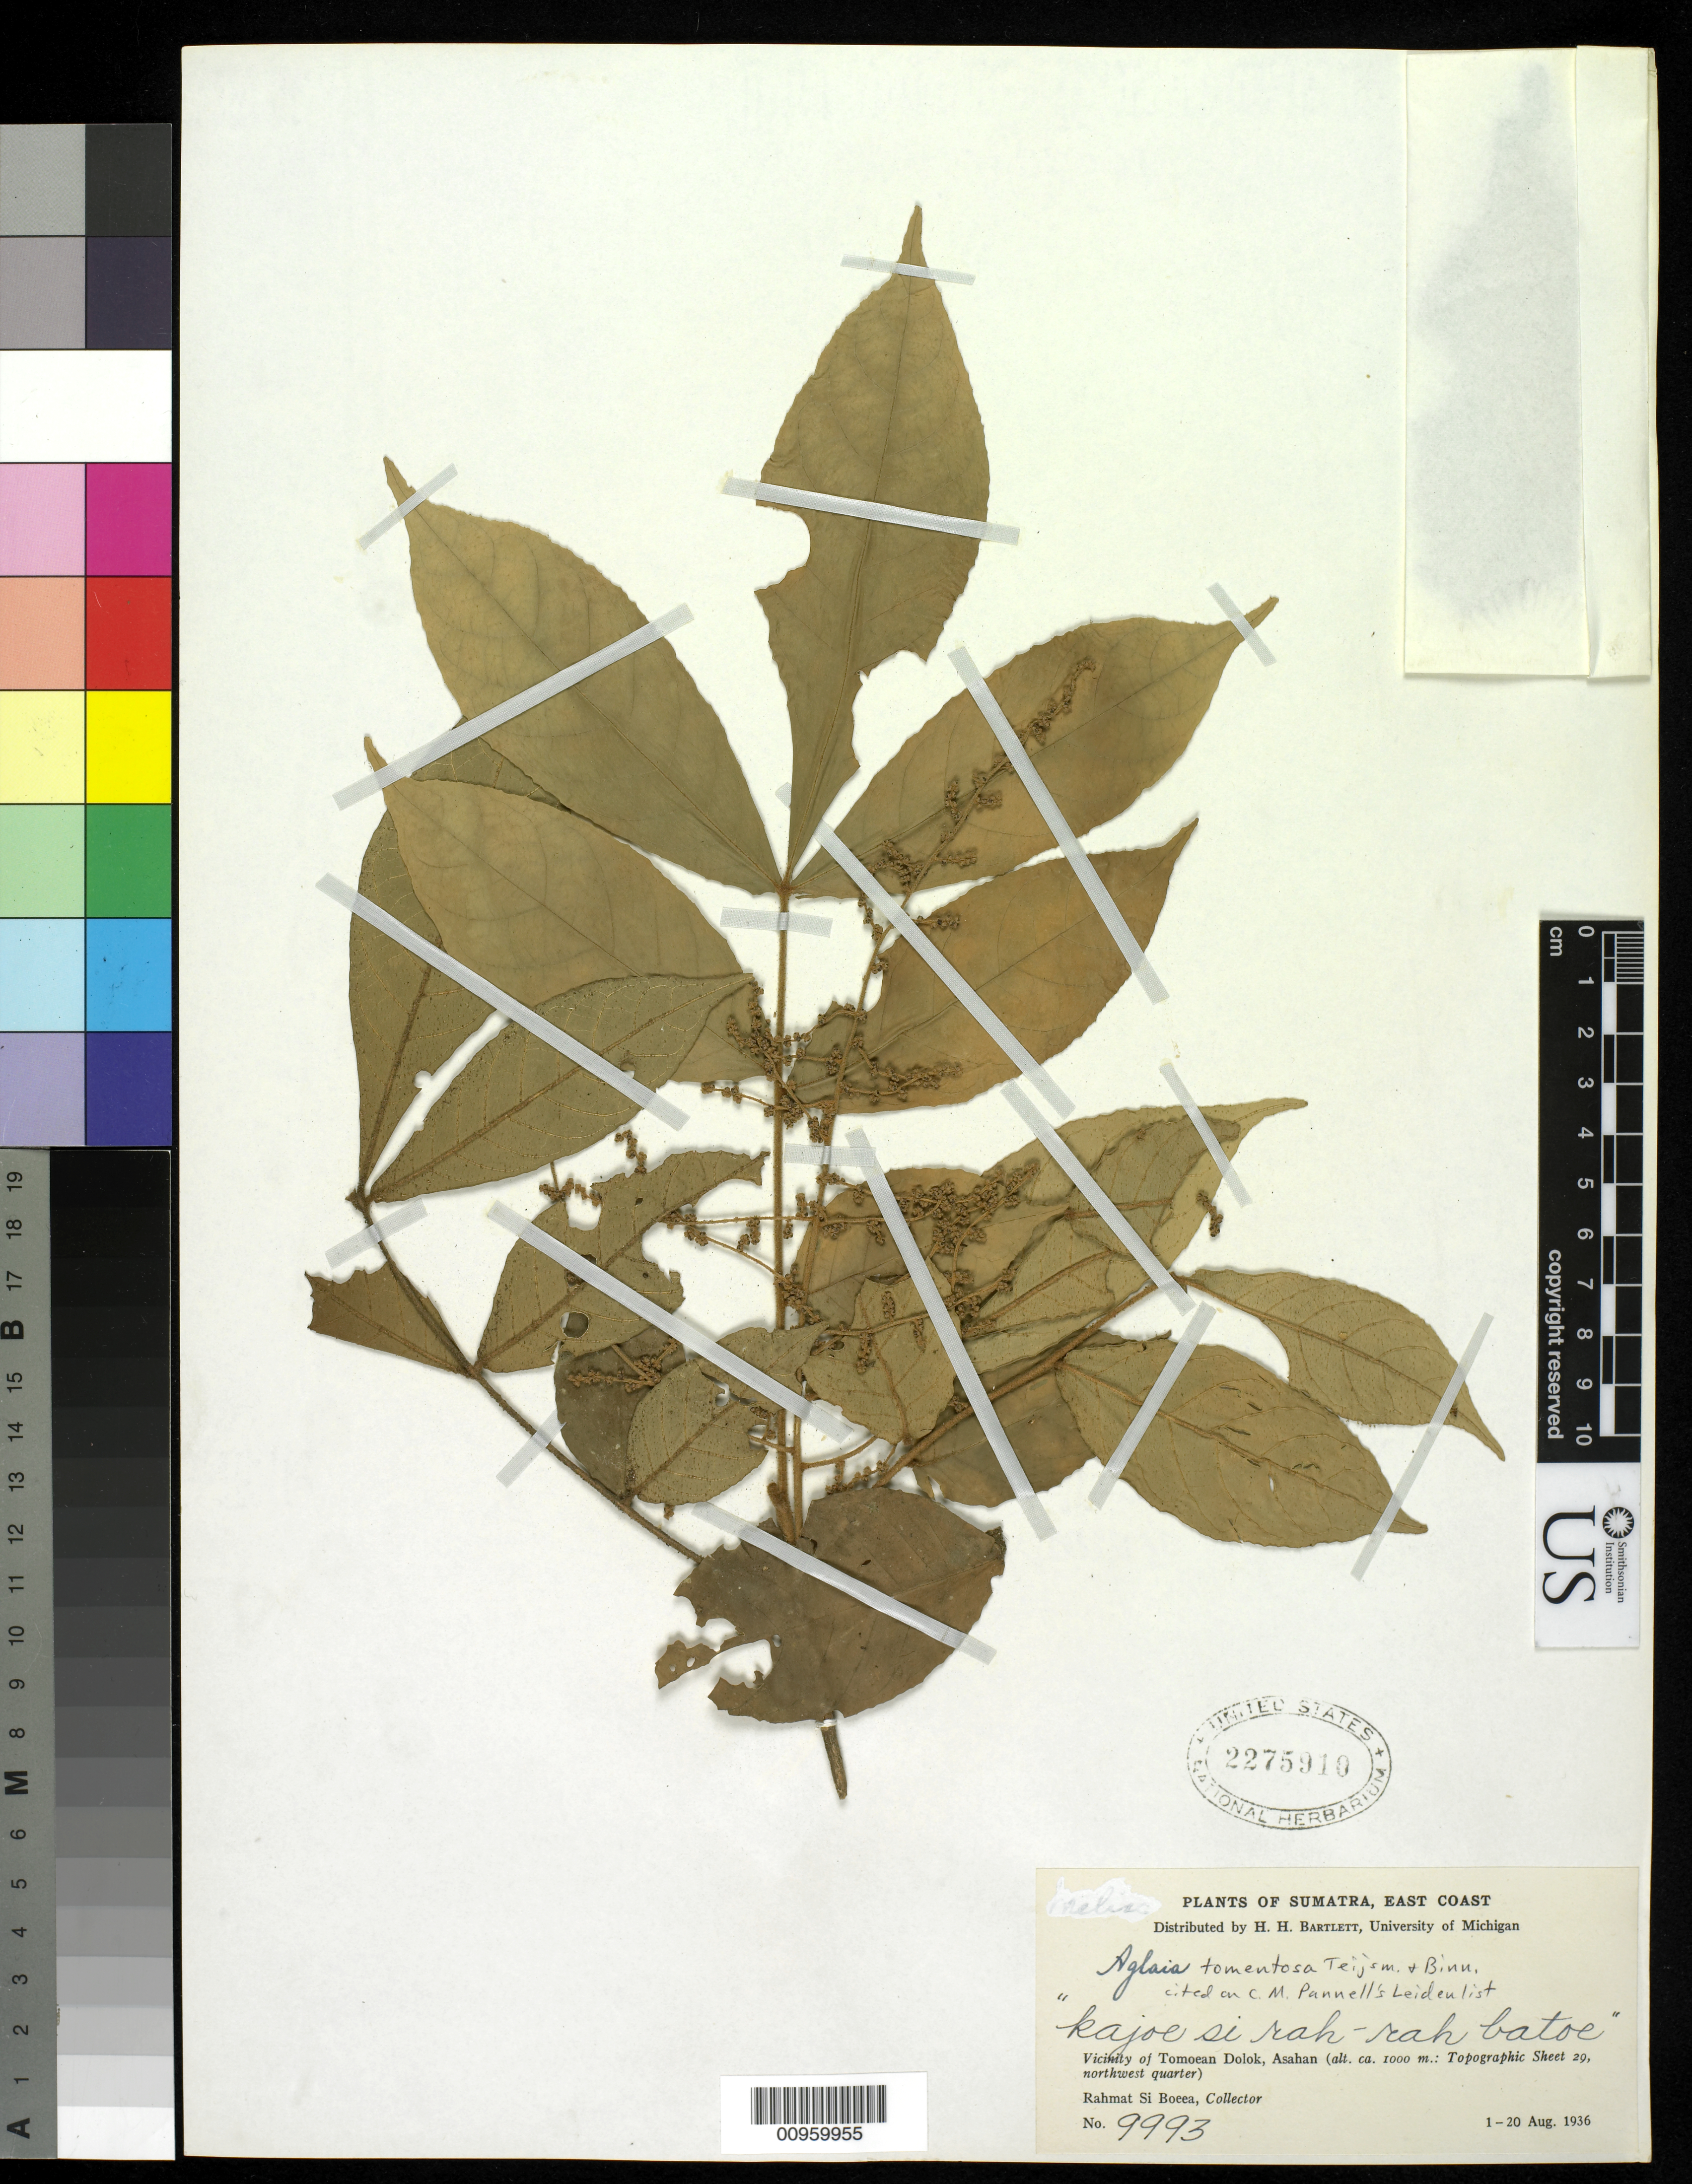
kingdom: Plantae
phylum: Tracheophyta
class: Magnoliopsida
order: Sapindales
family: Meliaceae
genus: Aglaia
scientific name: Aglaia tomentosa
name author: Teijsm. & Binn.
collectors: Rahmat Si Boeea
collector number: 9993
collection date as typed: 01 Aug 1936 to 20 Aug 1936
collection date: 1936-08-01/1936-08-20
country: Indonesia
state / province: Sumatra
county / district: North Sumatra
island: Sumatra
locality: Tomoean Dolok, Asahan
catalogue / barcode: US 2275910